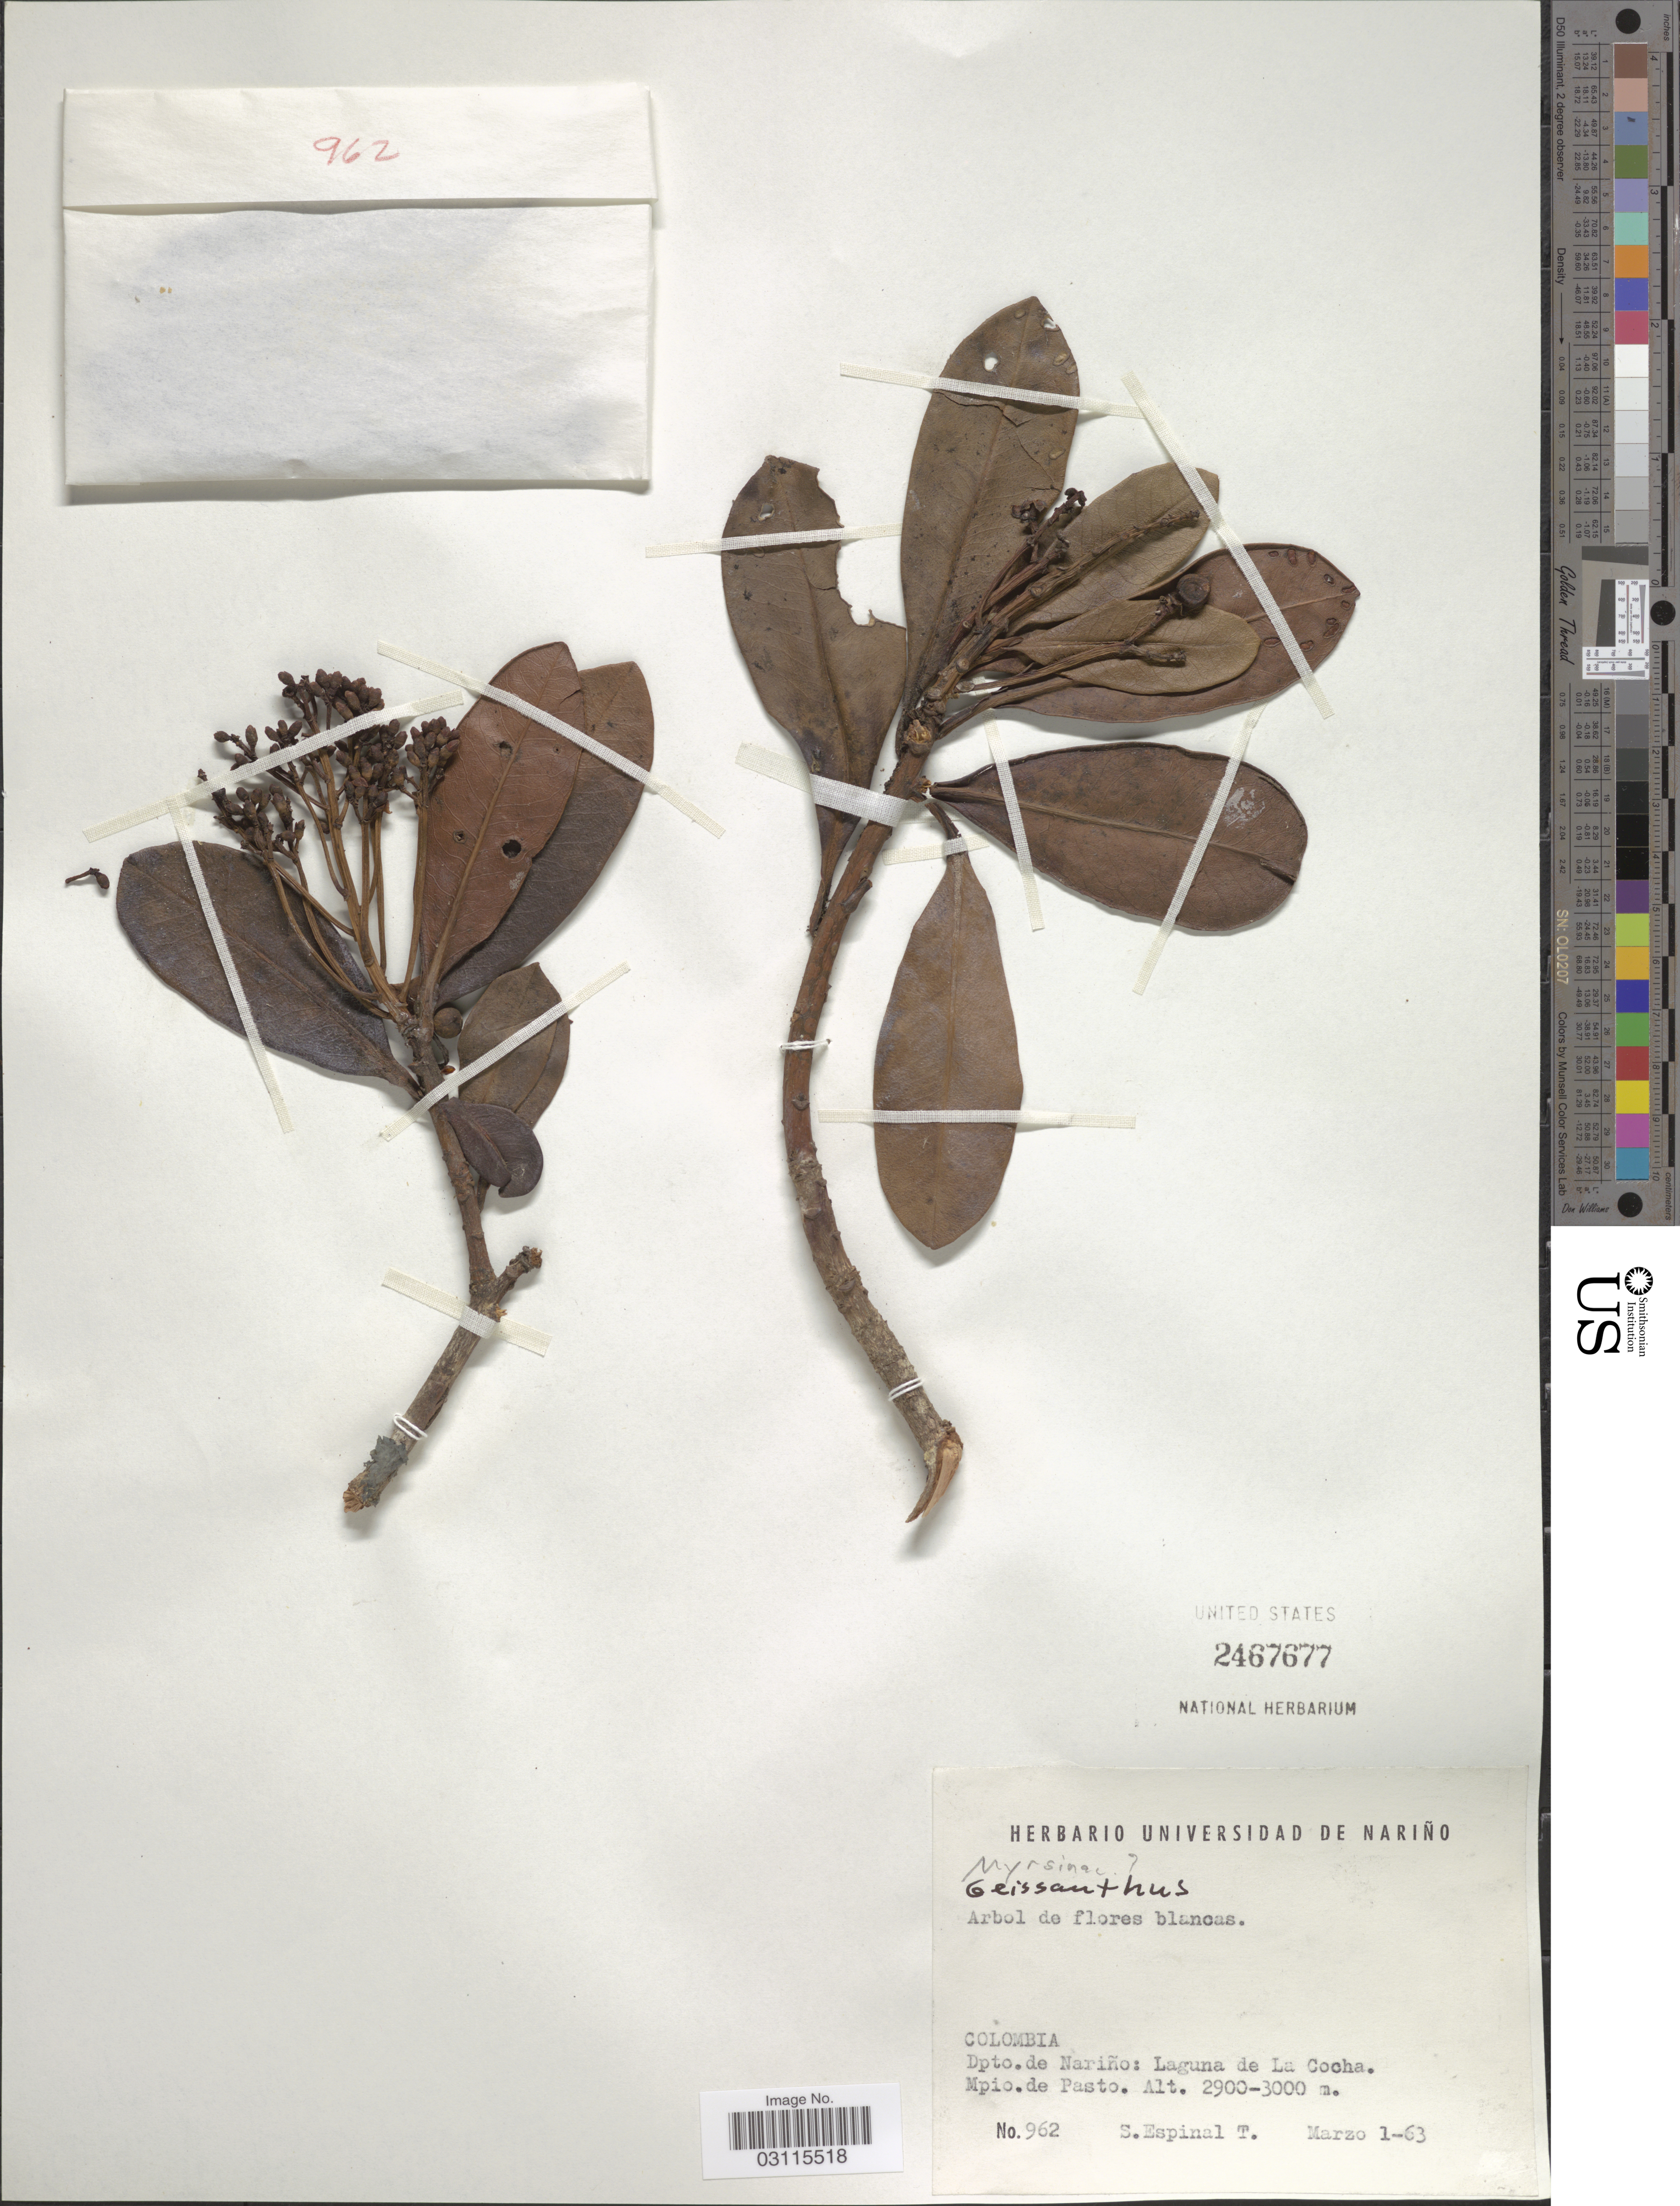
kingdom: Plantae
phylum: Tracheophyta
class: Magnoliopsida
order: Ericales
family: Primulaceae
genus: Geissanthus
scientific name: Geissanthus sp.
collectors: S. T. Espinal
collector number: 962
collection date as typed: Transcribed d/m/y: 1/3/63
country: Colombia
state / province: Nariño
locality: Dpto. de Nariño: Laguna de La Cocha. Mpio. de Pasto.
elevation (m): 2900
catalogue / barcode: US 2467677